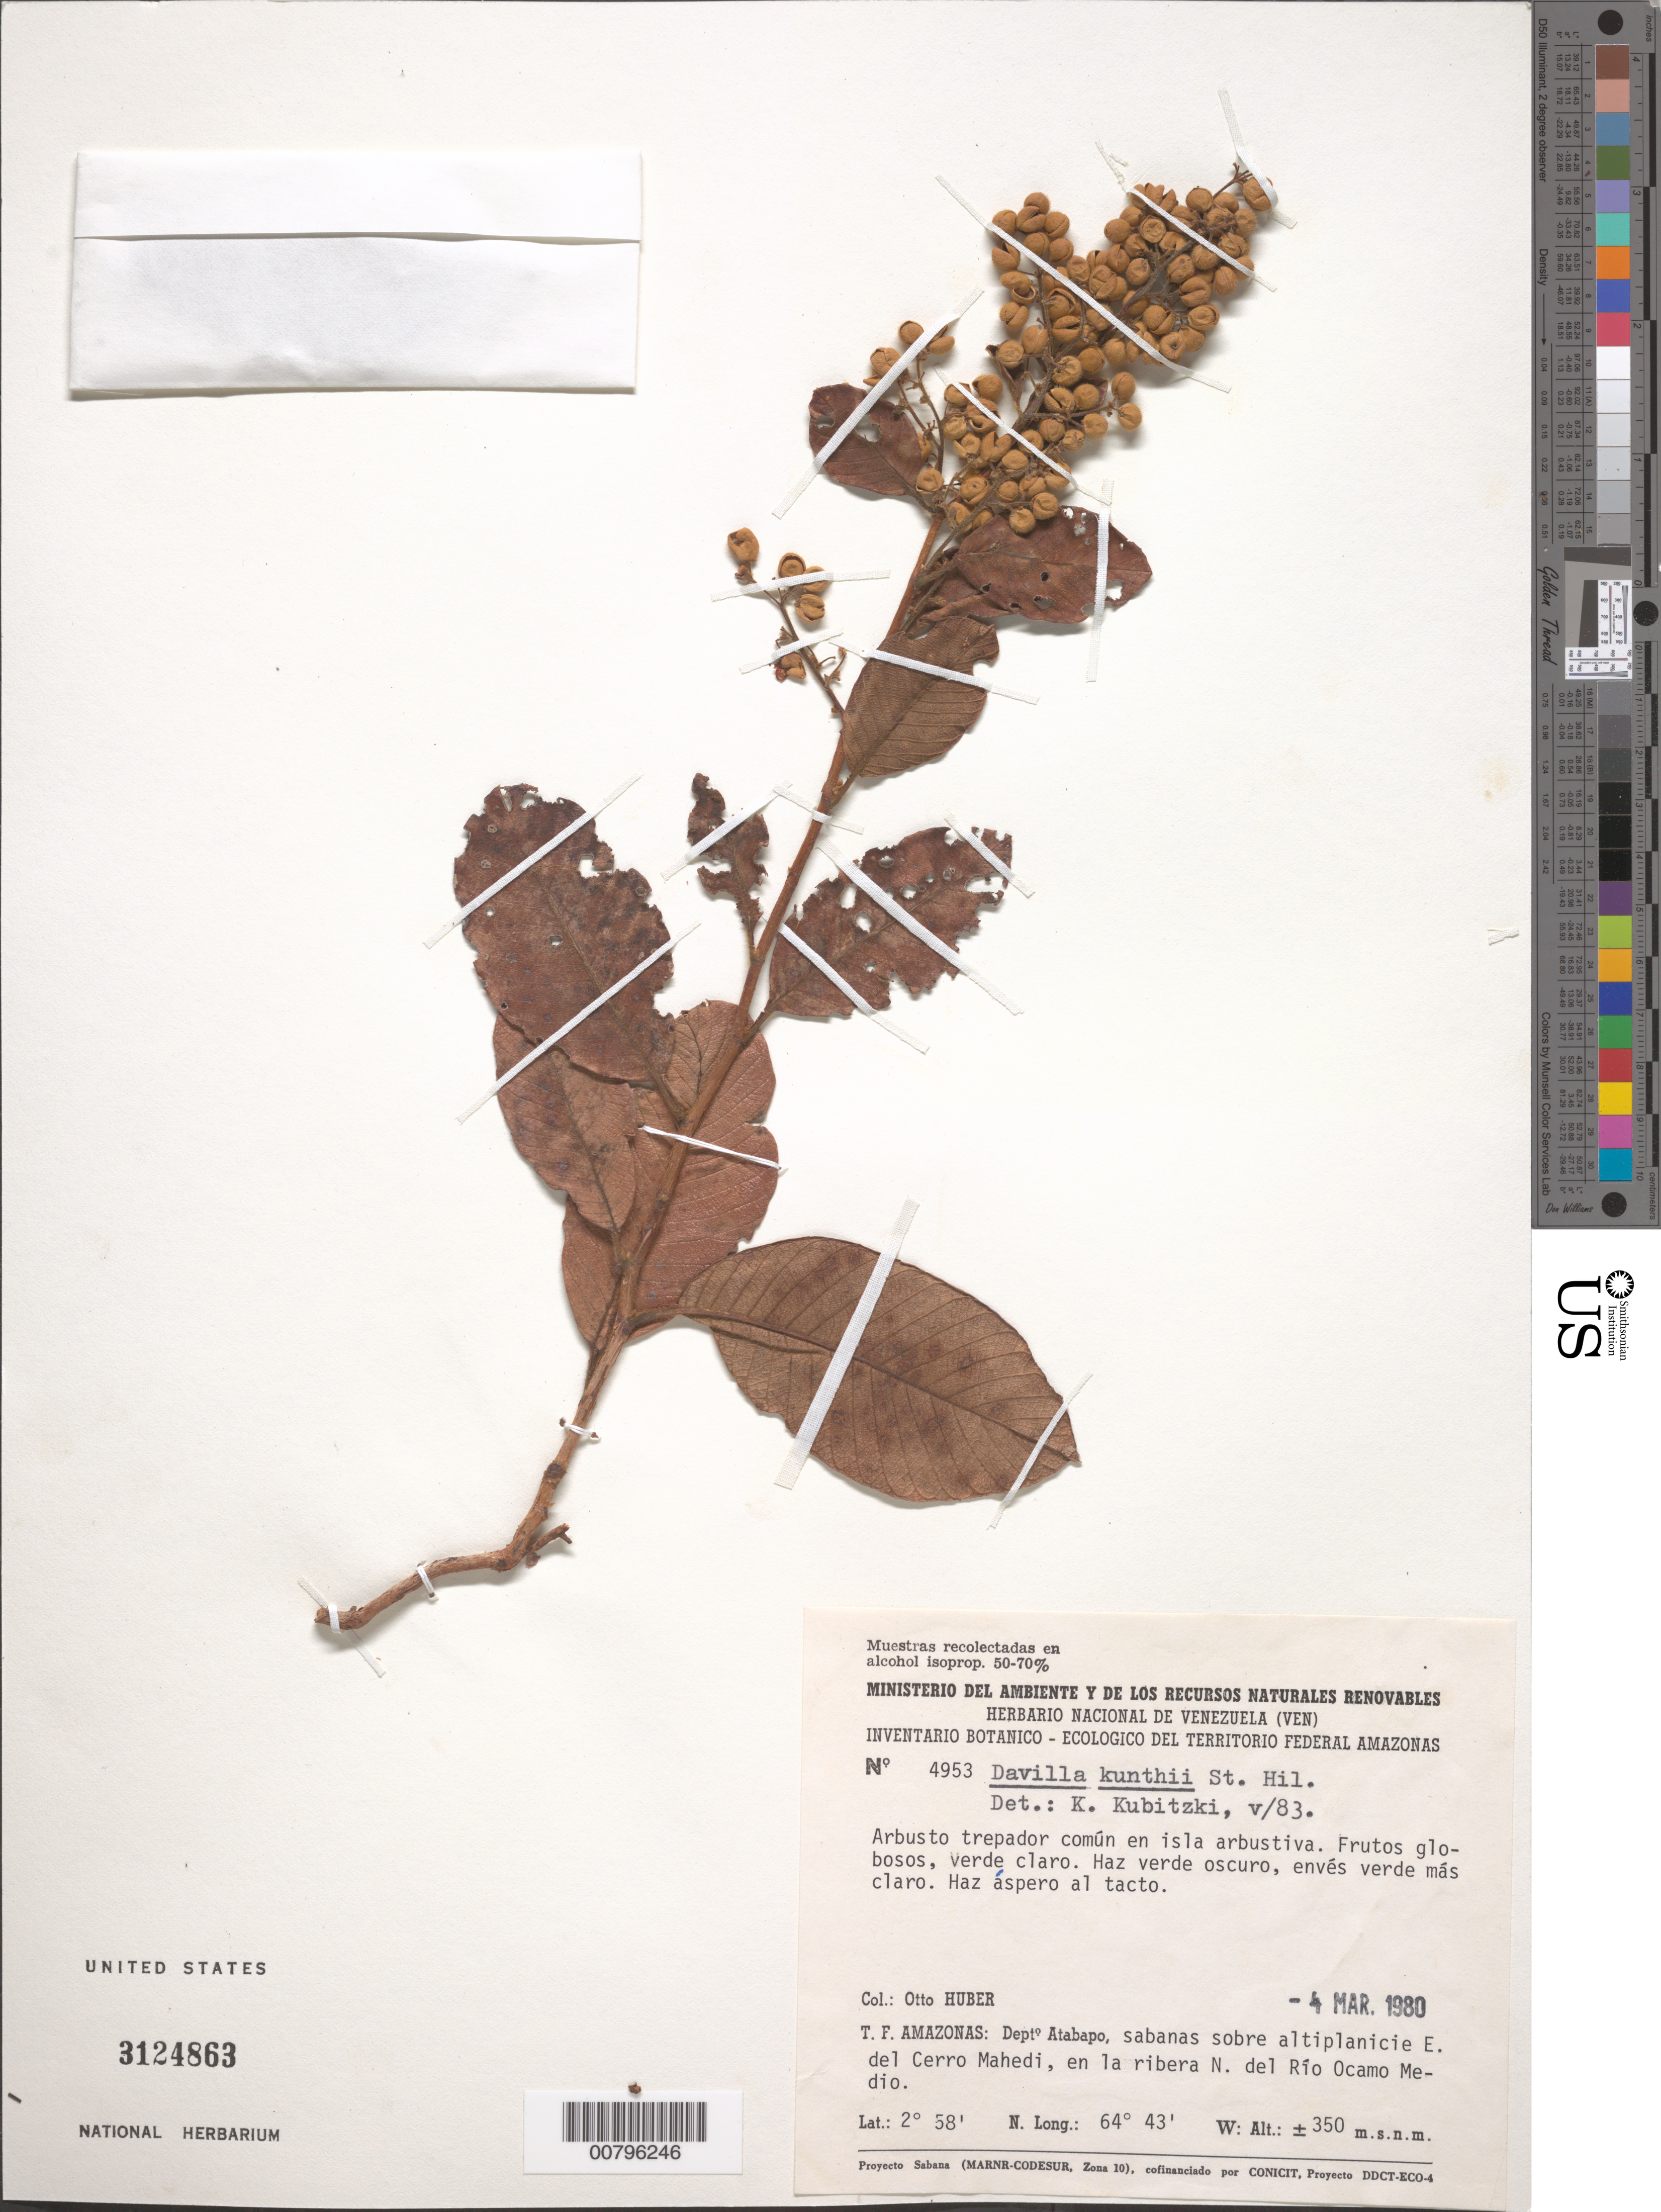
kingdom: Plantae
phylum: Tracheophyta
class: Magnoliopsida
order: Dilleniales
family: Dilleniaceae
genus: Davilla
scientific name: Davilla kunthii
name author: A. St.-Hil.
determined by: Kubitzki, Klaus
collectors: O. Huber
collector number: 4953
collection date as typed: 4-Mar-80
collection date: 1980-03-04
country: Venezuela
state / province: Amazonas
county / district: Atabapo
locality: E of Cerro Mahedi, N del Río Ocamo Medio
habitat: Sabanas sobre altiplainicie; en isla arbustiva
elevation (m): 350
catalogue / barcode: US 3124863